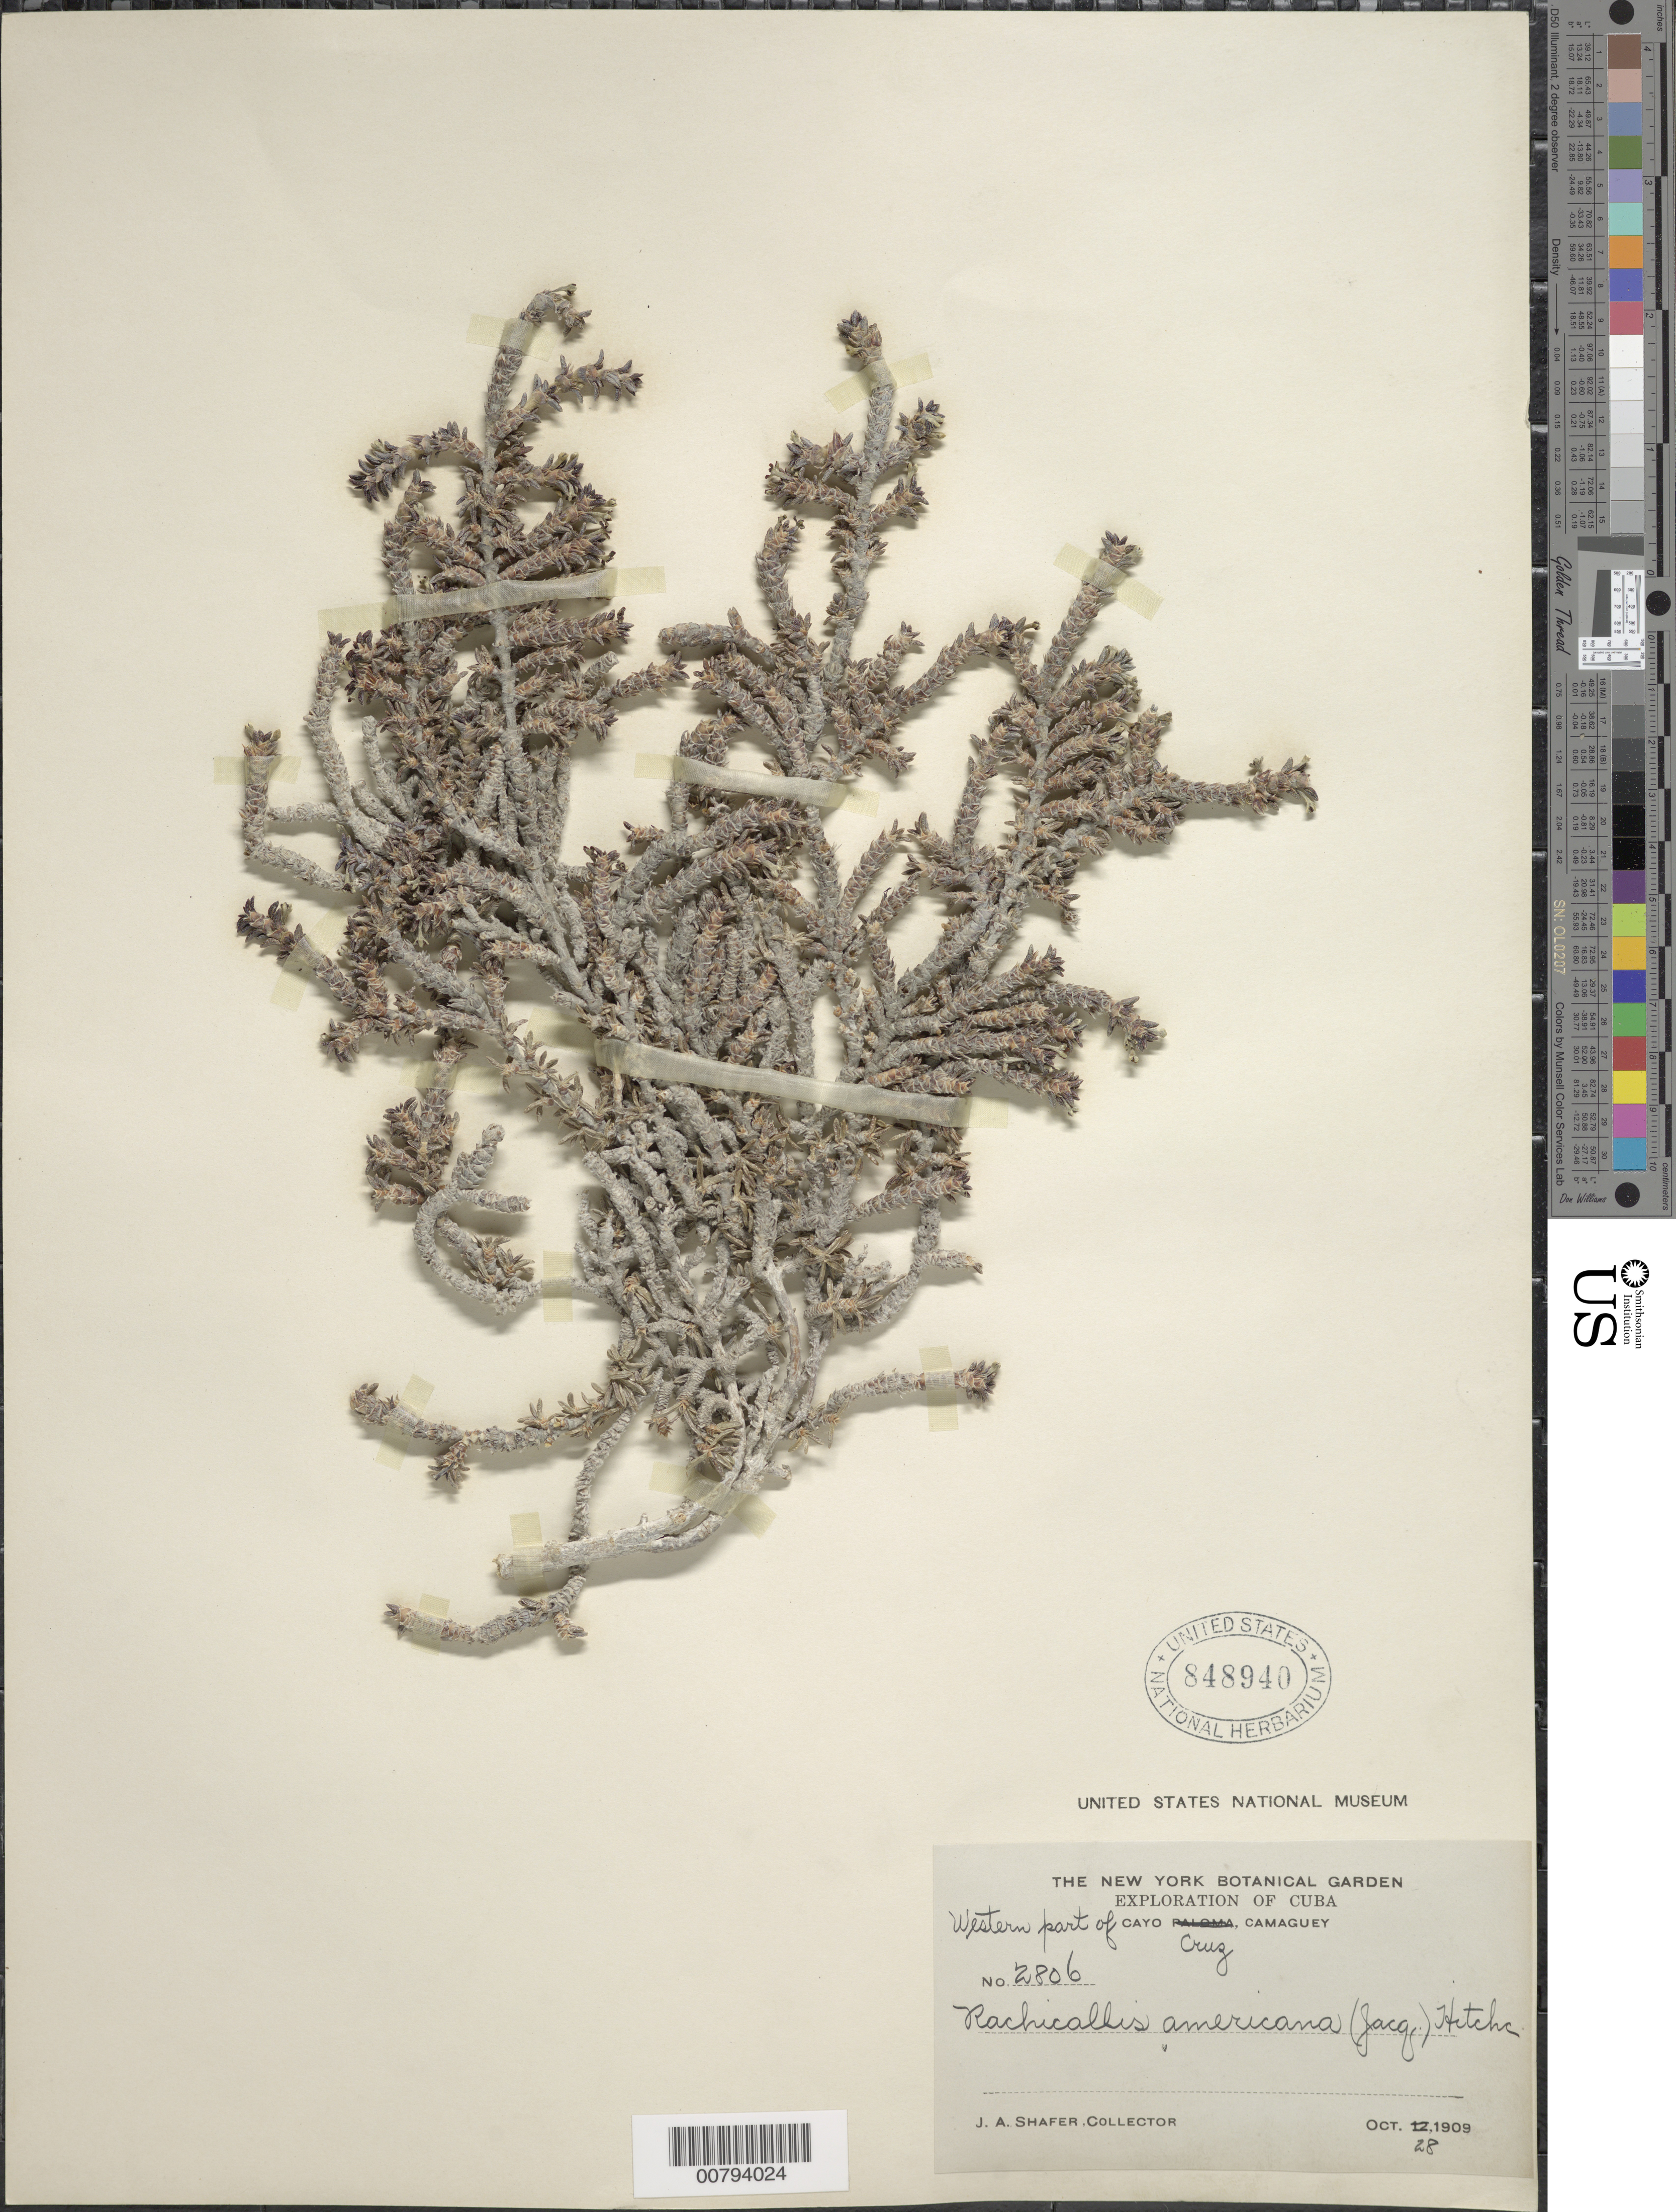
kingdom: Plantae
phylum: Tracheophyta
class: Magnoliopsida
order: Gentianales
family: Rubiaceae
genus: Rachicallis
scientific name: Rachicallis americana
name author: (Jacq.) Hitchc.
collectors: J. A. Shafer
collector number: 2806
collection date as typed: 28 Oct 1909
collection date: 1909-10-28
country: Cuba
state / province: Camaguey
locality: Western part of Cayo Cruz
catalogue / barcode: US 848940